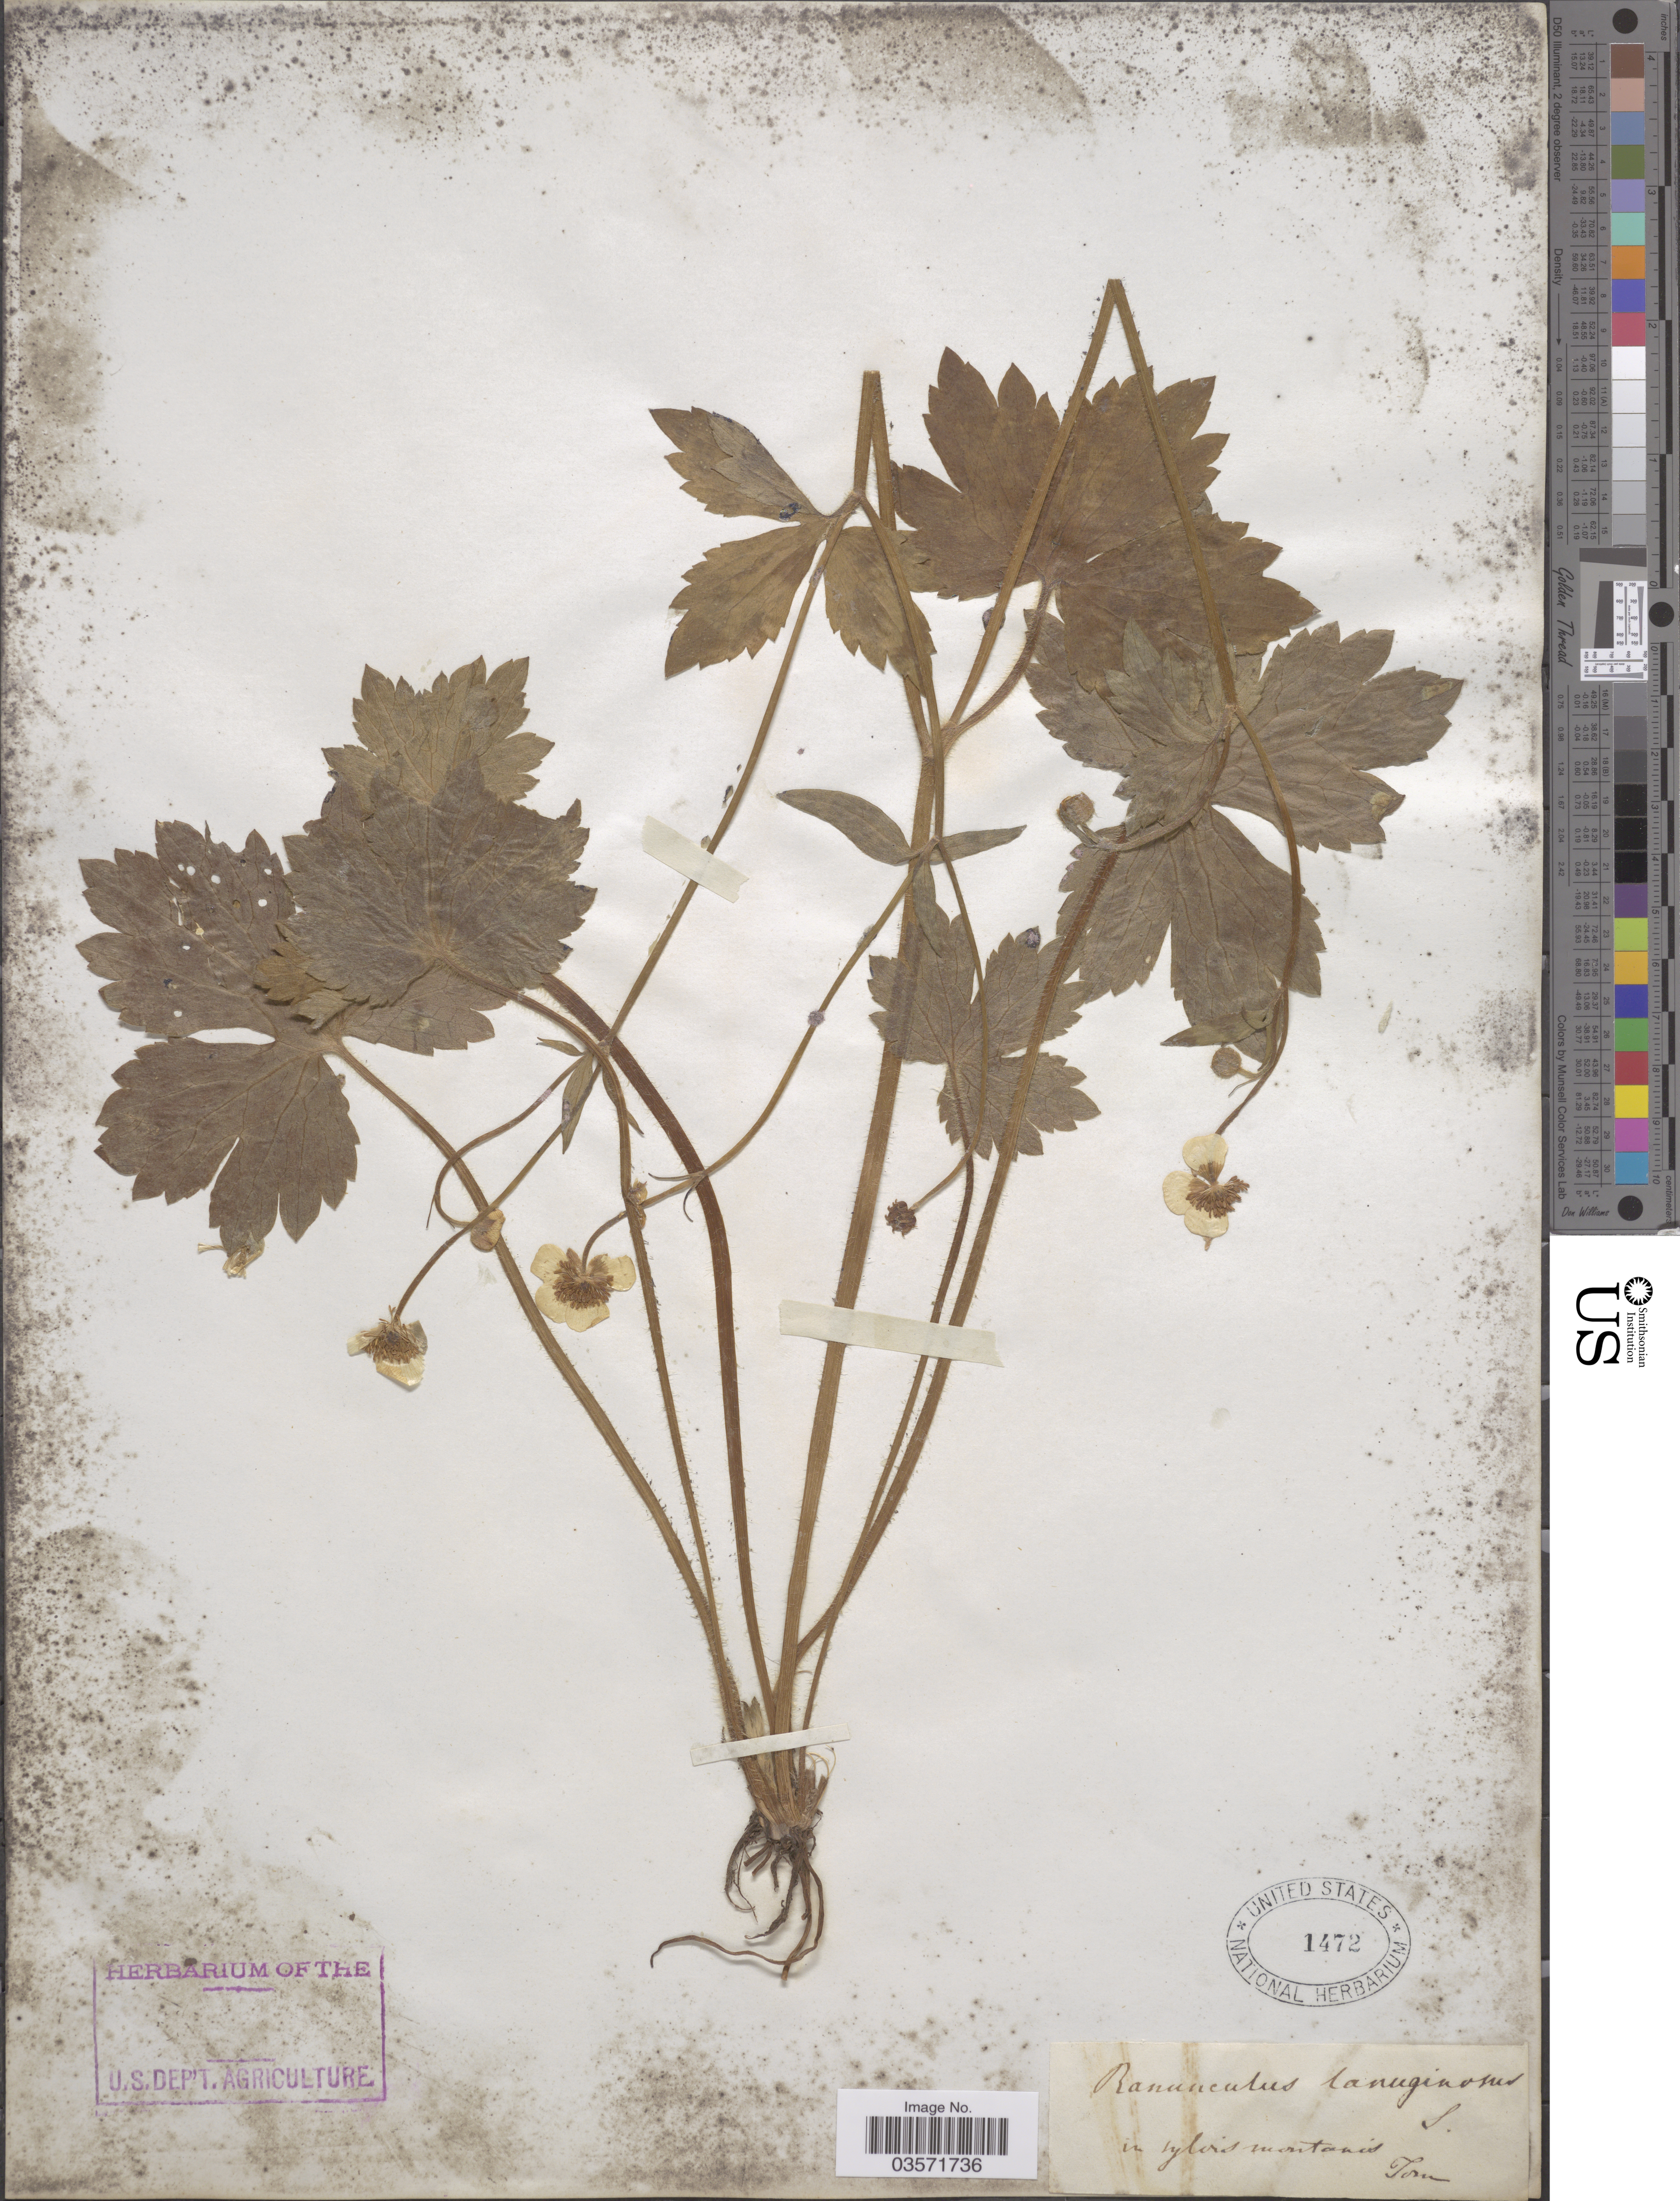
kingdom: Plantae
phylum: Tracheophyta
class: Magnoliopsida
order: Ranunculales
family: Ranunculaceae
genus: Ranunculus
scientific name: Ranunculus lanuginosus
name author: L.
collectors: Torr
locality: In sylvis montanis.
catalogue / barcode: US 1472